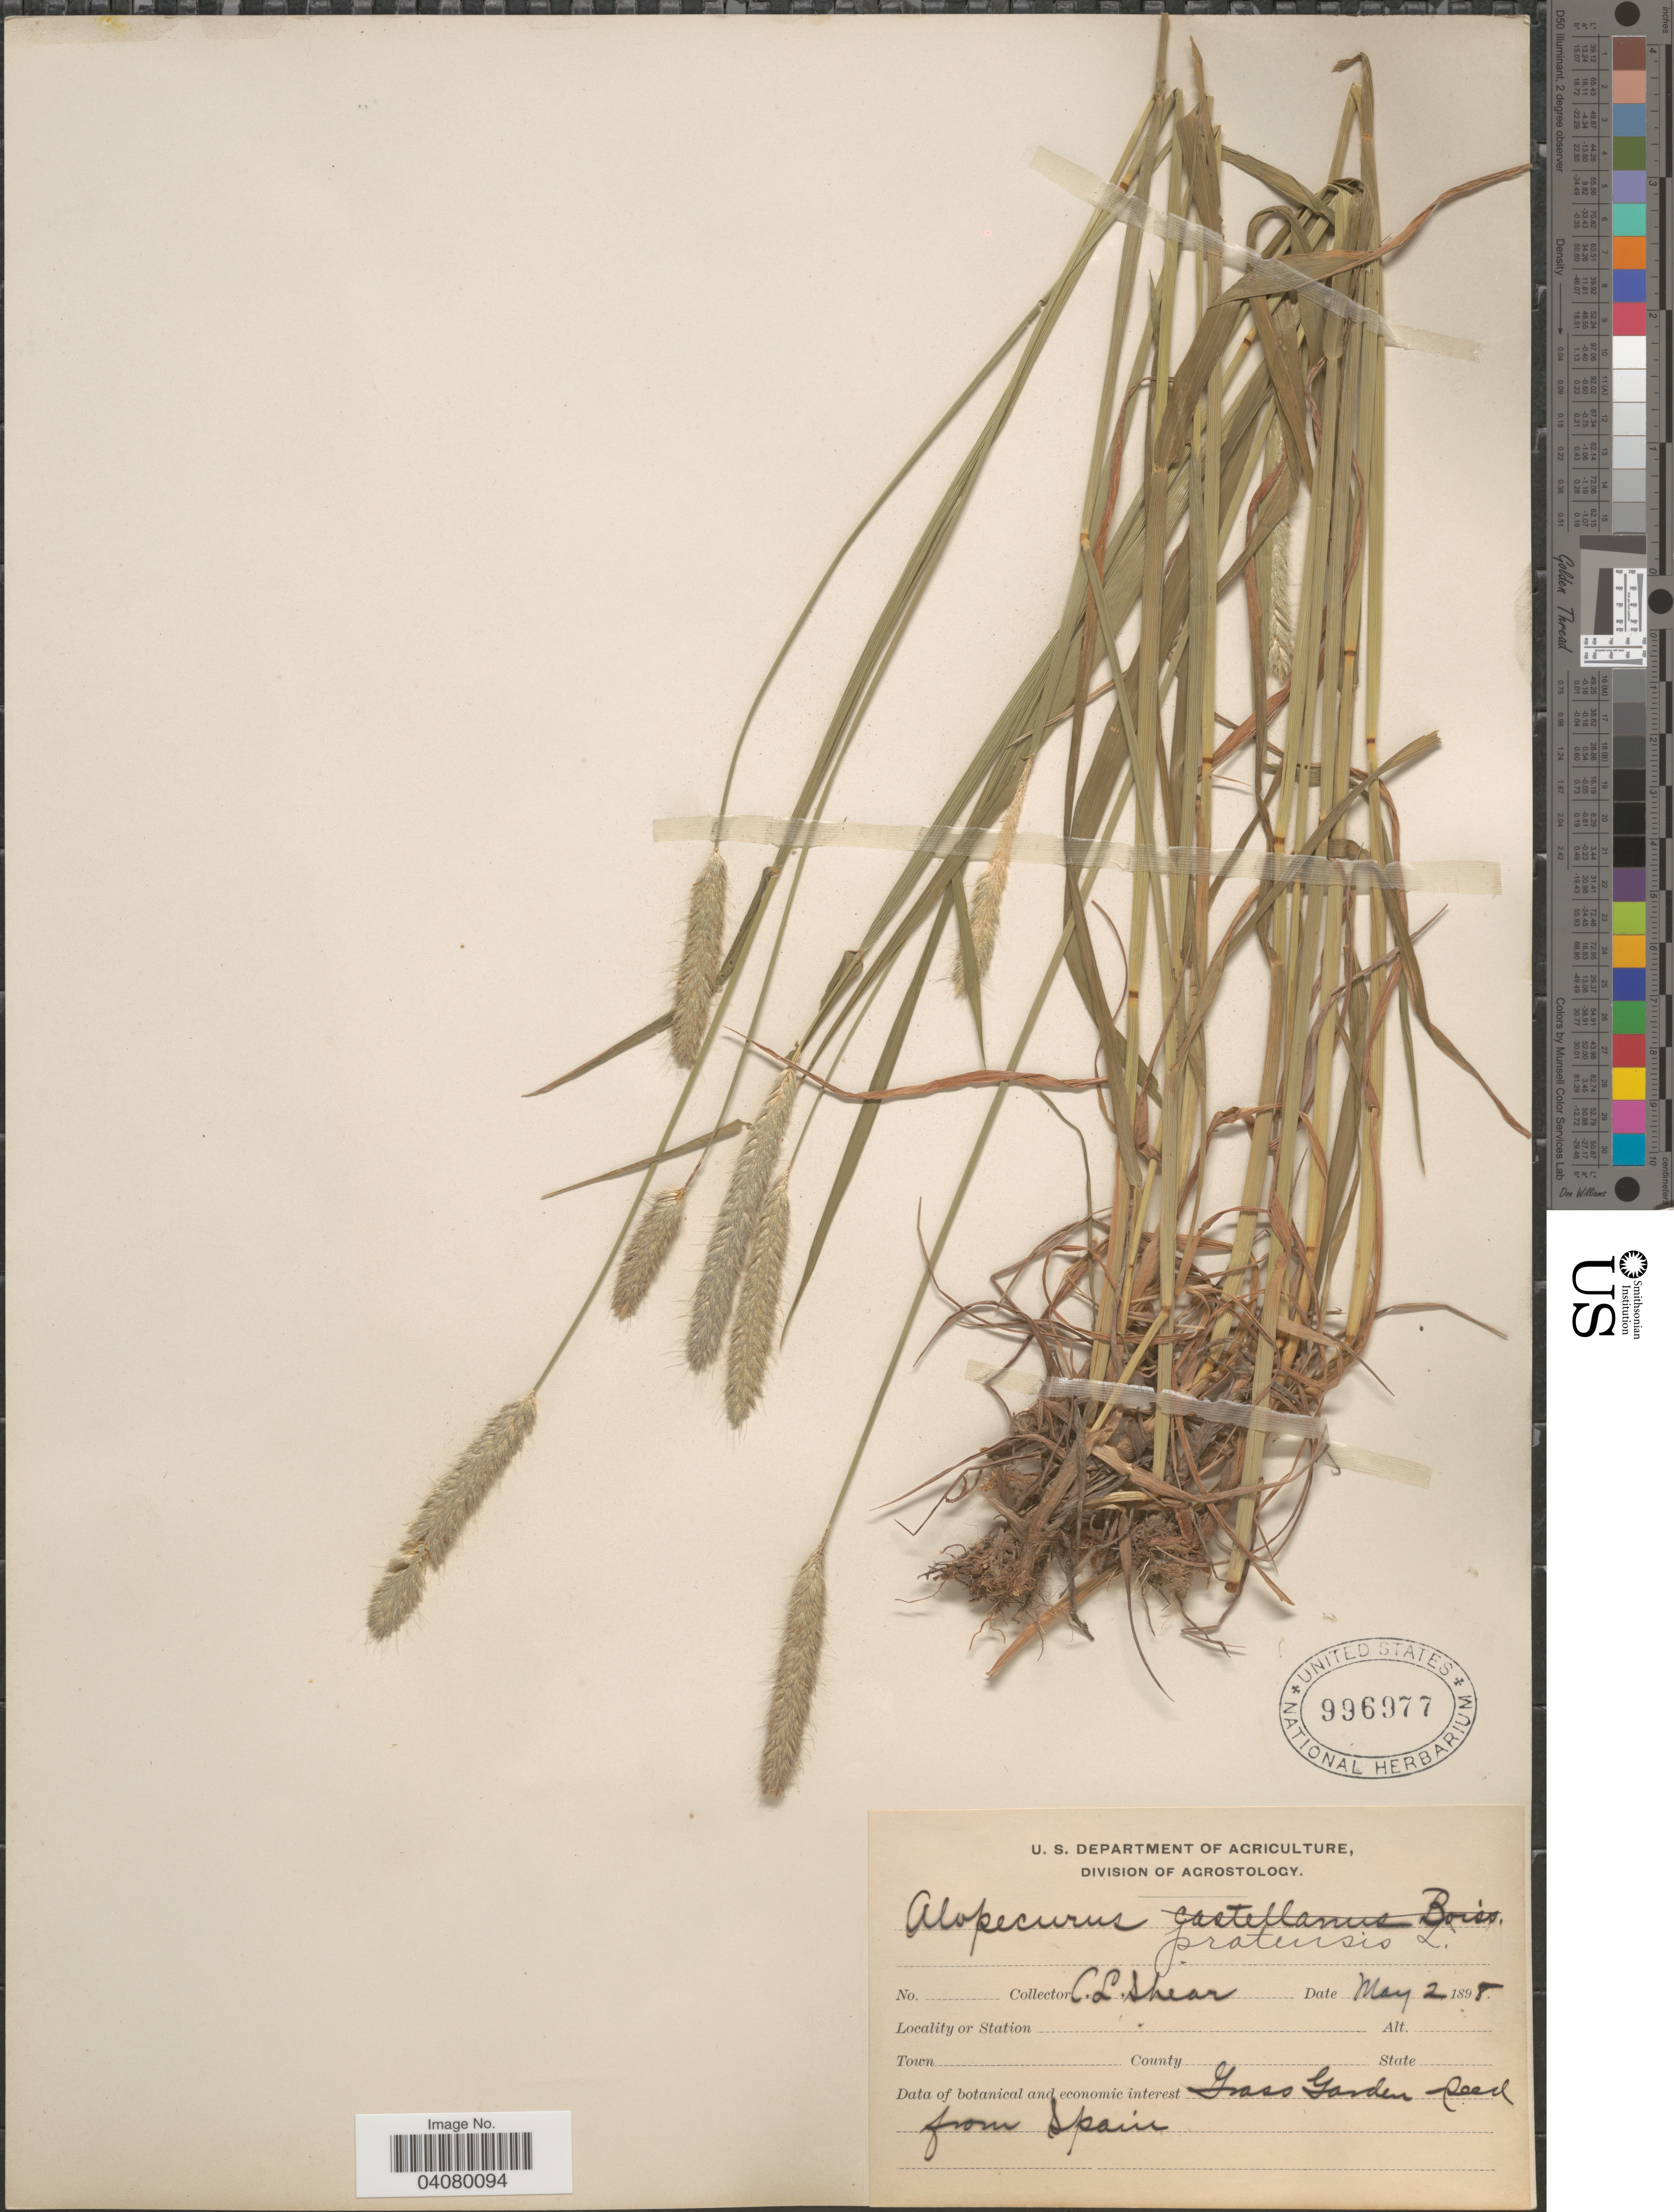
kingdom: Plantae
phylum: Tracheophyta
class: Liliopsida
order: Poales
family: Poaceae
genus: Alopecurus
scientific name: Alopecurus pratensis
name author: L.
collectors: C. L. Shear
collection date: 1898-05-02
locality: Grass Garden.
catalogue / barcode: US 996977